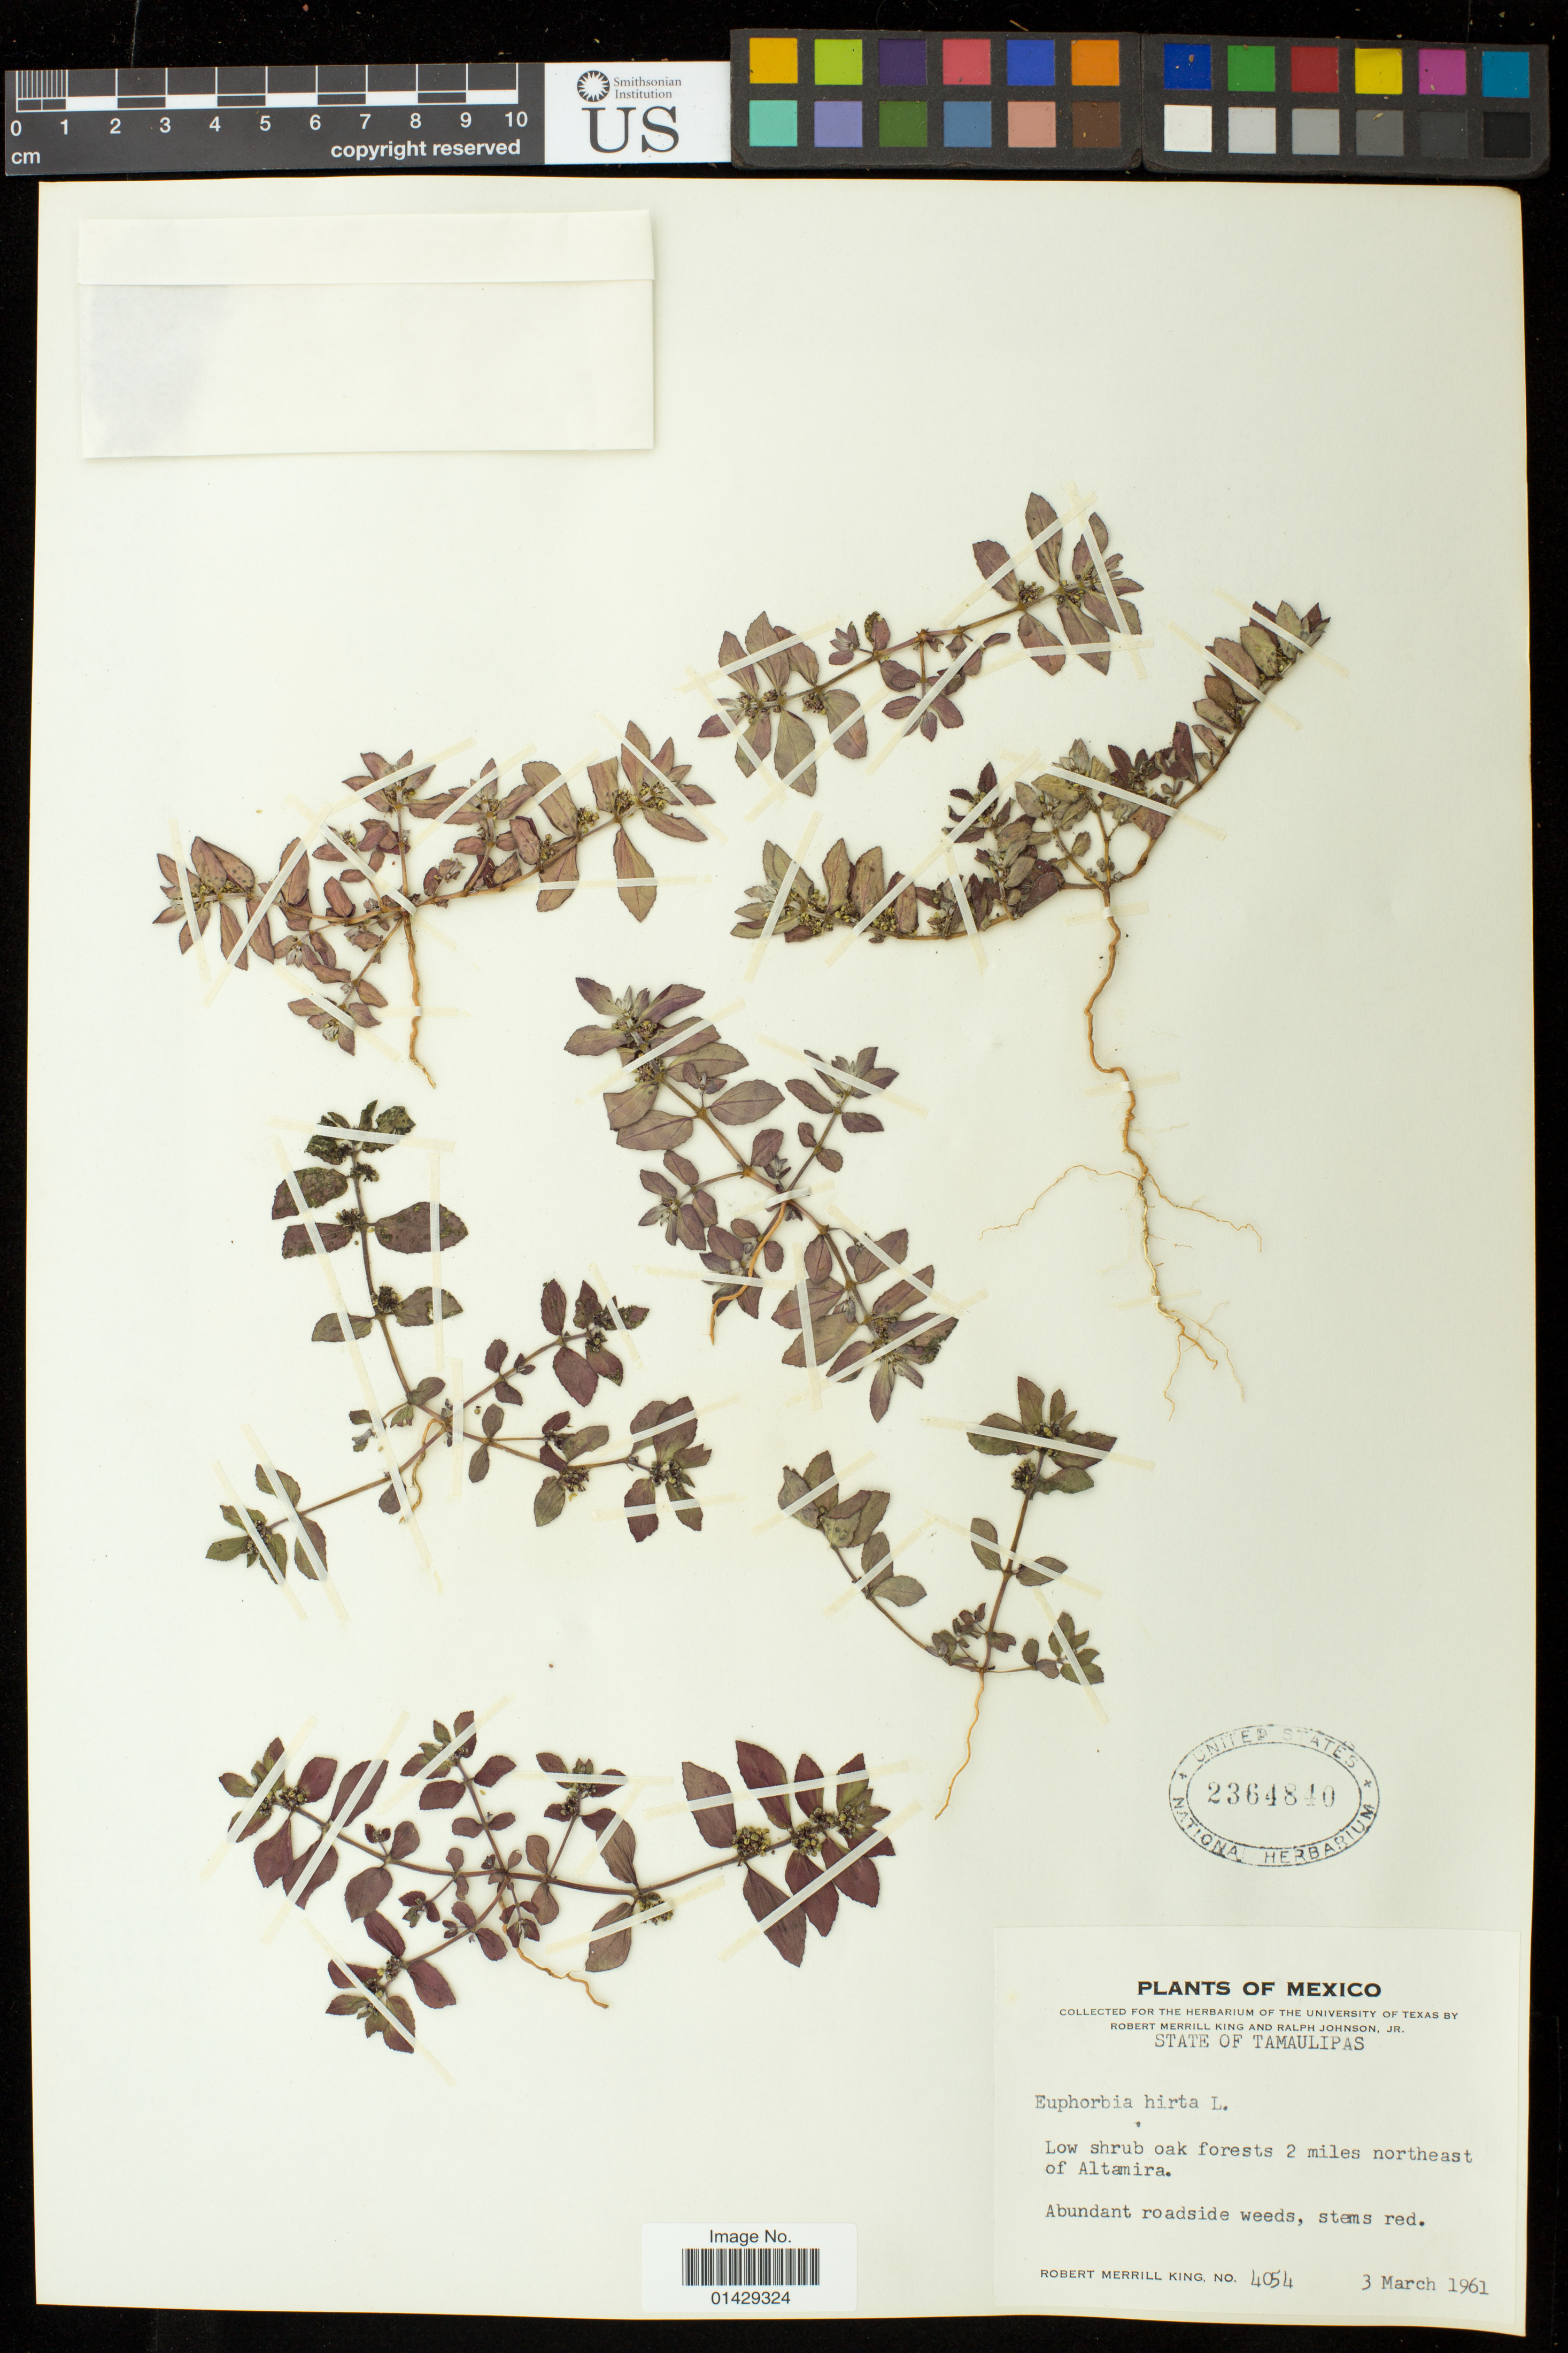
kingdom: Plantae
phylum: Tracheophyta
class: Magnoliopsida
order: Malpighiales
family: Euphorbiaceae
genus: Euphorbia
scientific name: Euphorbia hirta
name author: L.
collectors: R. M. King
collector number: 4054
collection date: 1961-03-03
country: Mexico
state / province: Tamaulipas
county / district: Altamira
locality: Low shrub oak forests 2 miles northeast of Altamira.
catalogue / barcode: US 2364840